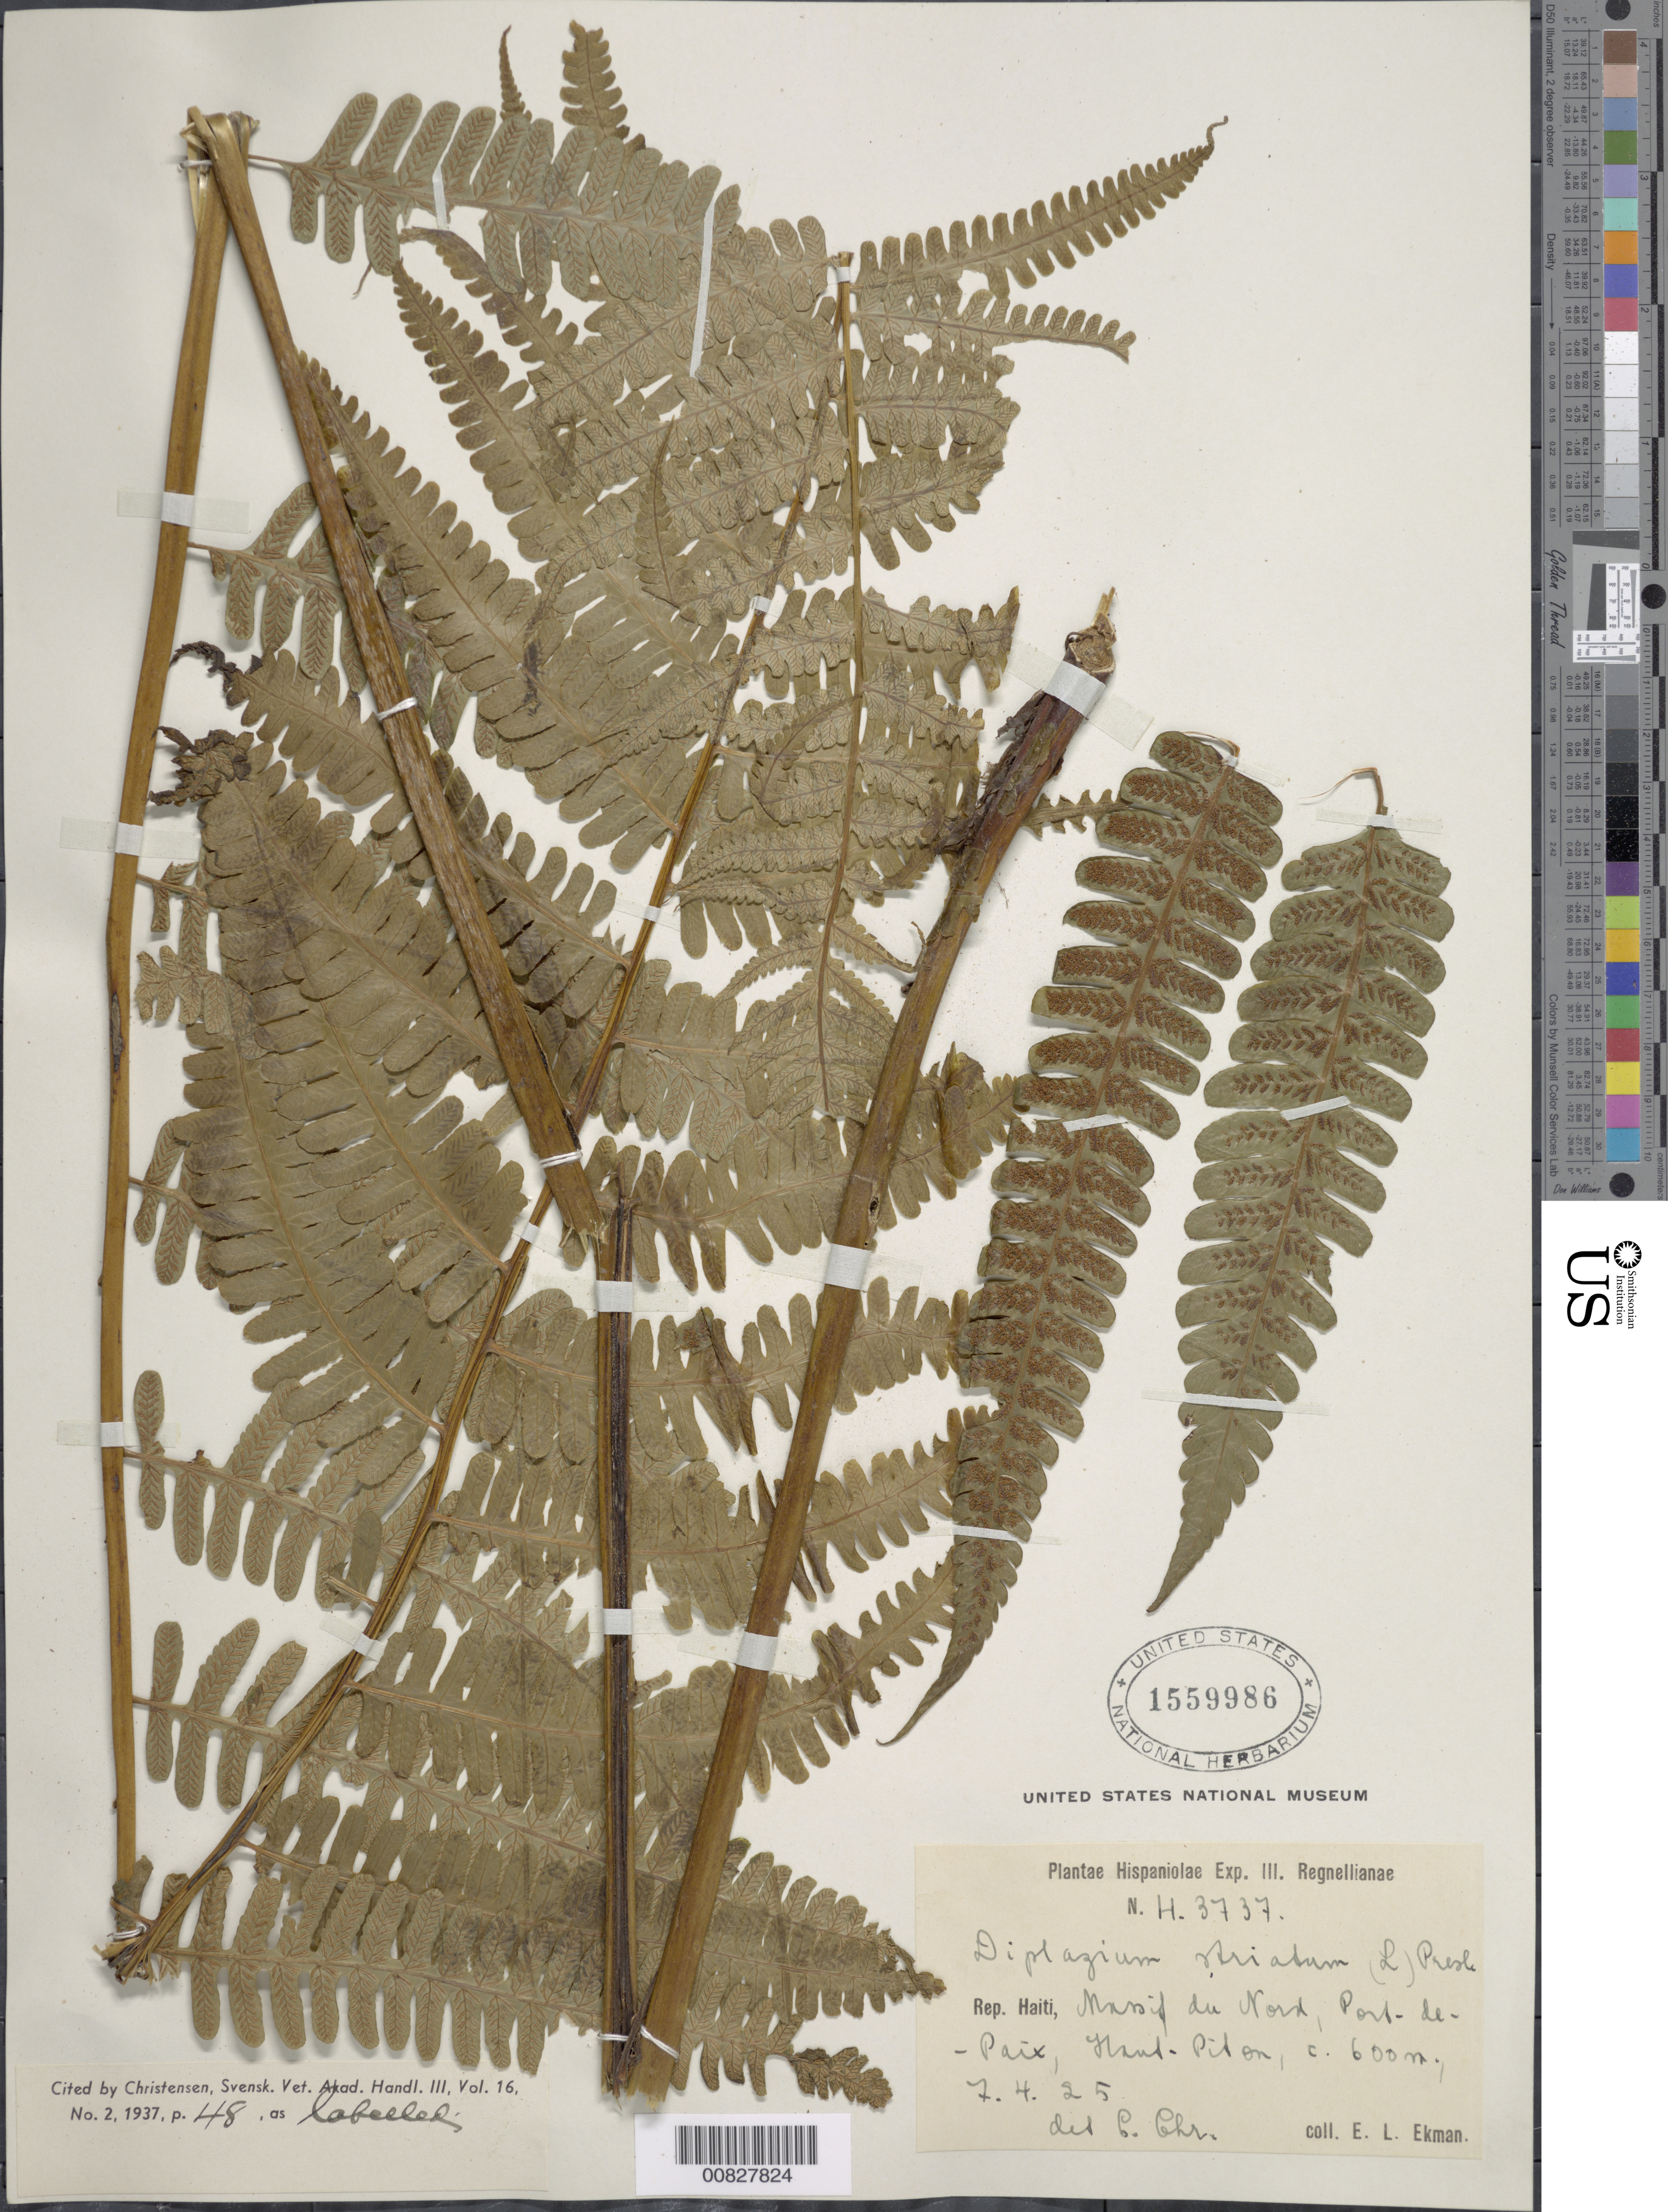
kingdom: Plantae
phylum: Tracheophyta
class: Polypodiopsida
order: Polypodiales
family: Athyriaceae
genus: Diplazium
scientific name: Diplazium striatum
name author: (L.) C. Presl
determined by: Christensen, C. F. A.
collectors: E. L. Ekman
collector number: H 3737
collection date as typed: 07 Apr 1925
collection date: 1925-04-07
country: Haiti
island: Hispaniola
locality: Massif du Nord, Port de Paix, Haut Piton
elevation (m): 600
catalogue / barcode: US 1559986